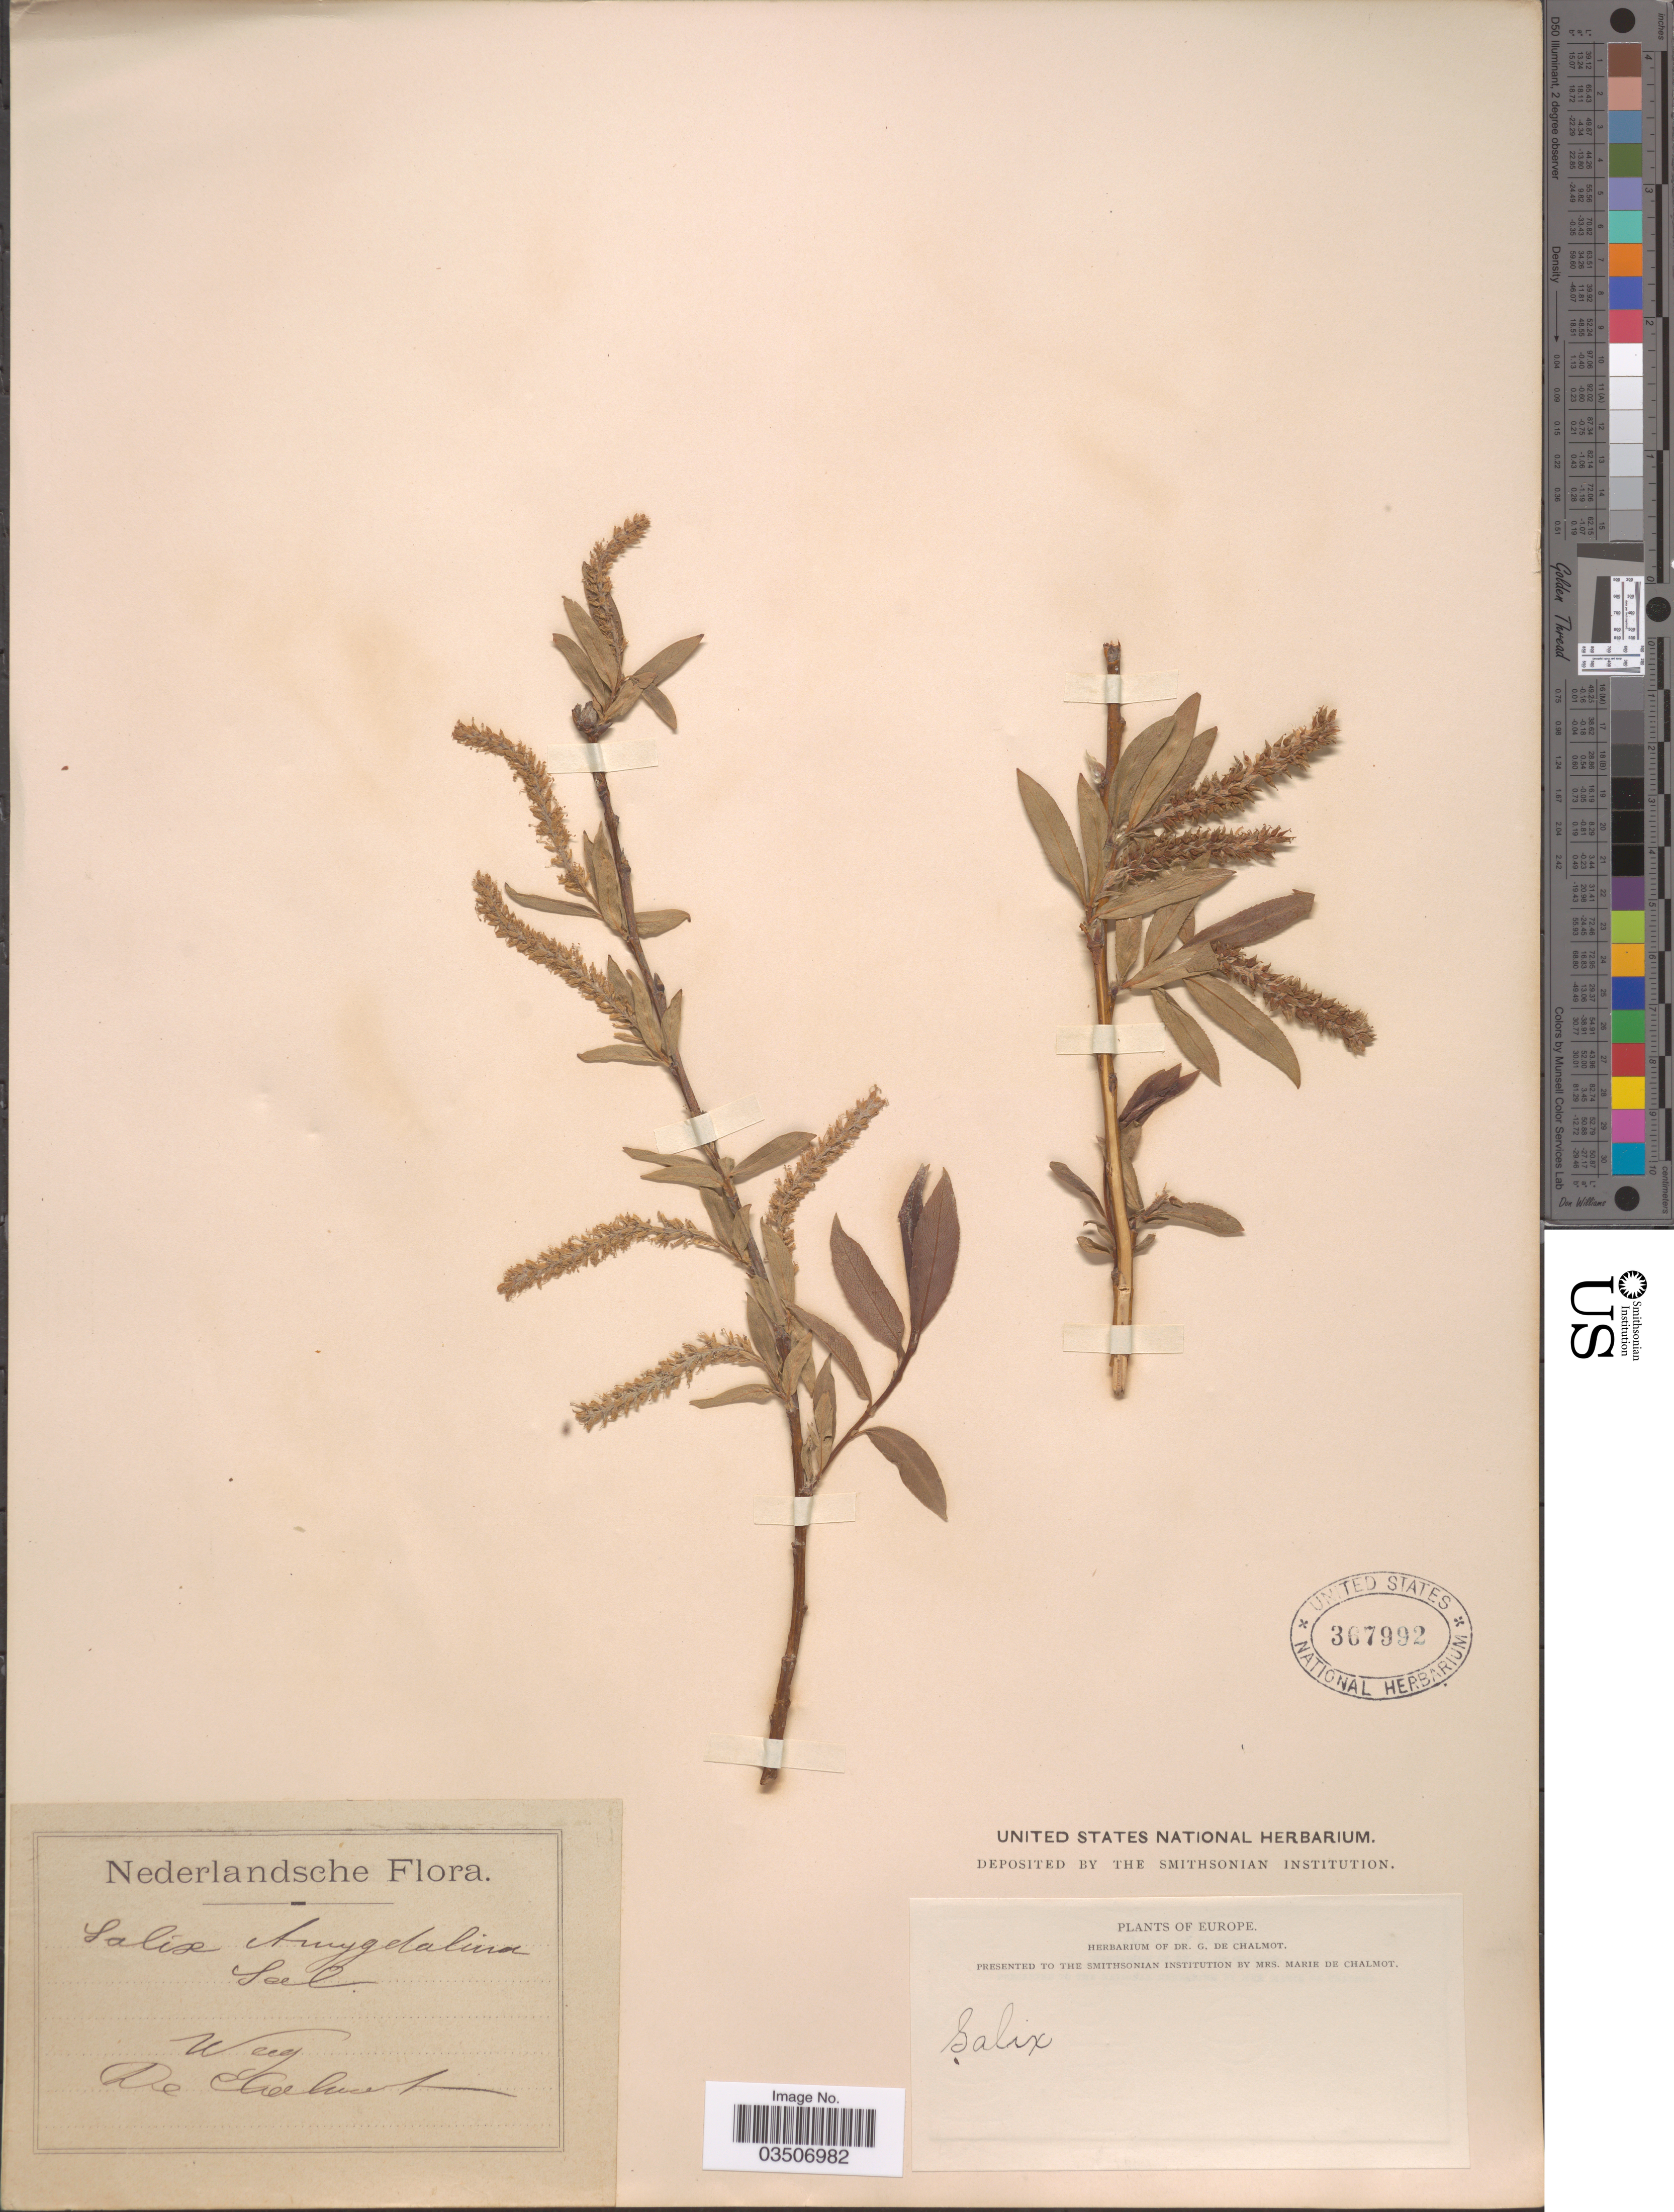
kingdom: Plantae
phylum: Tracheophyta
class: Magnoliopsida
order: Malpighiales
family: Salicaceae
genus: Salix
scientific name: Salix amygdalina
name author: L.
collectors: G. de Chalmot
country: Netherlands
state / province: Gelderland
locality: Wag.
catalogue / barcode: US 367992